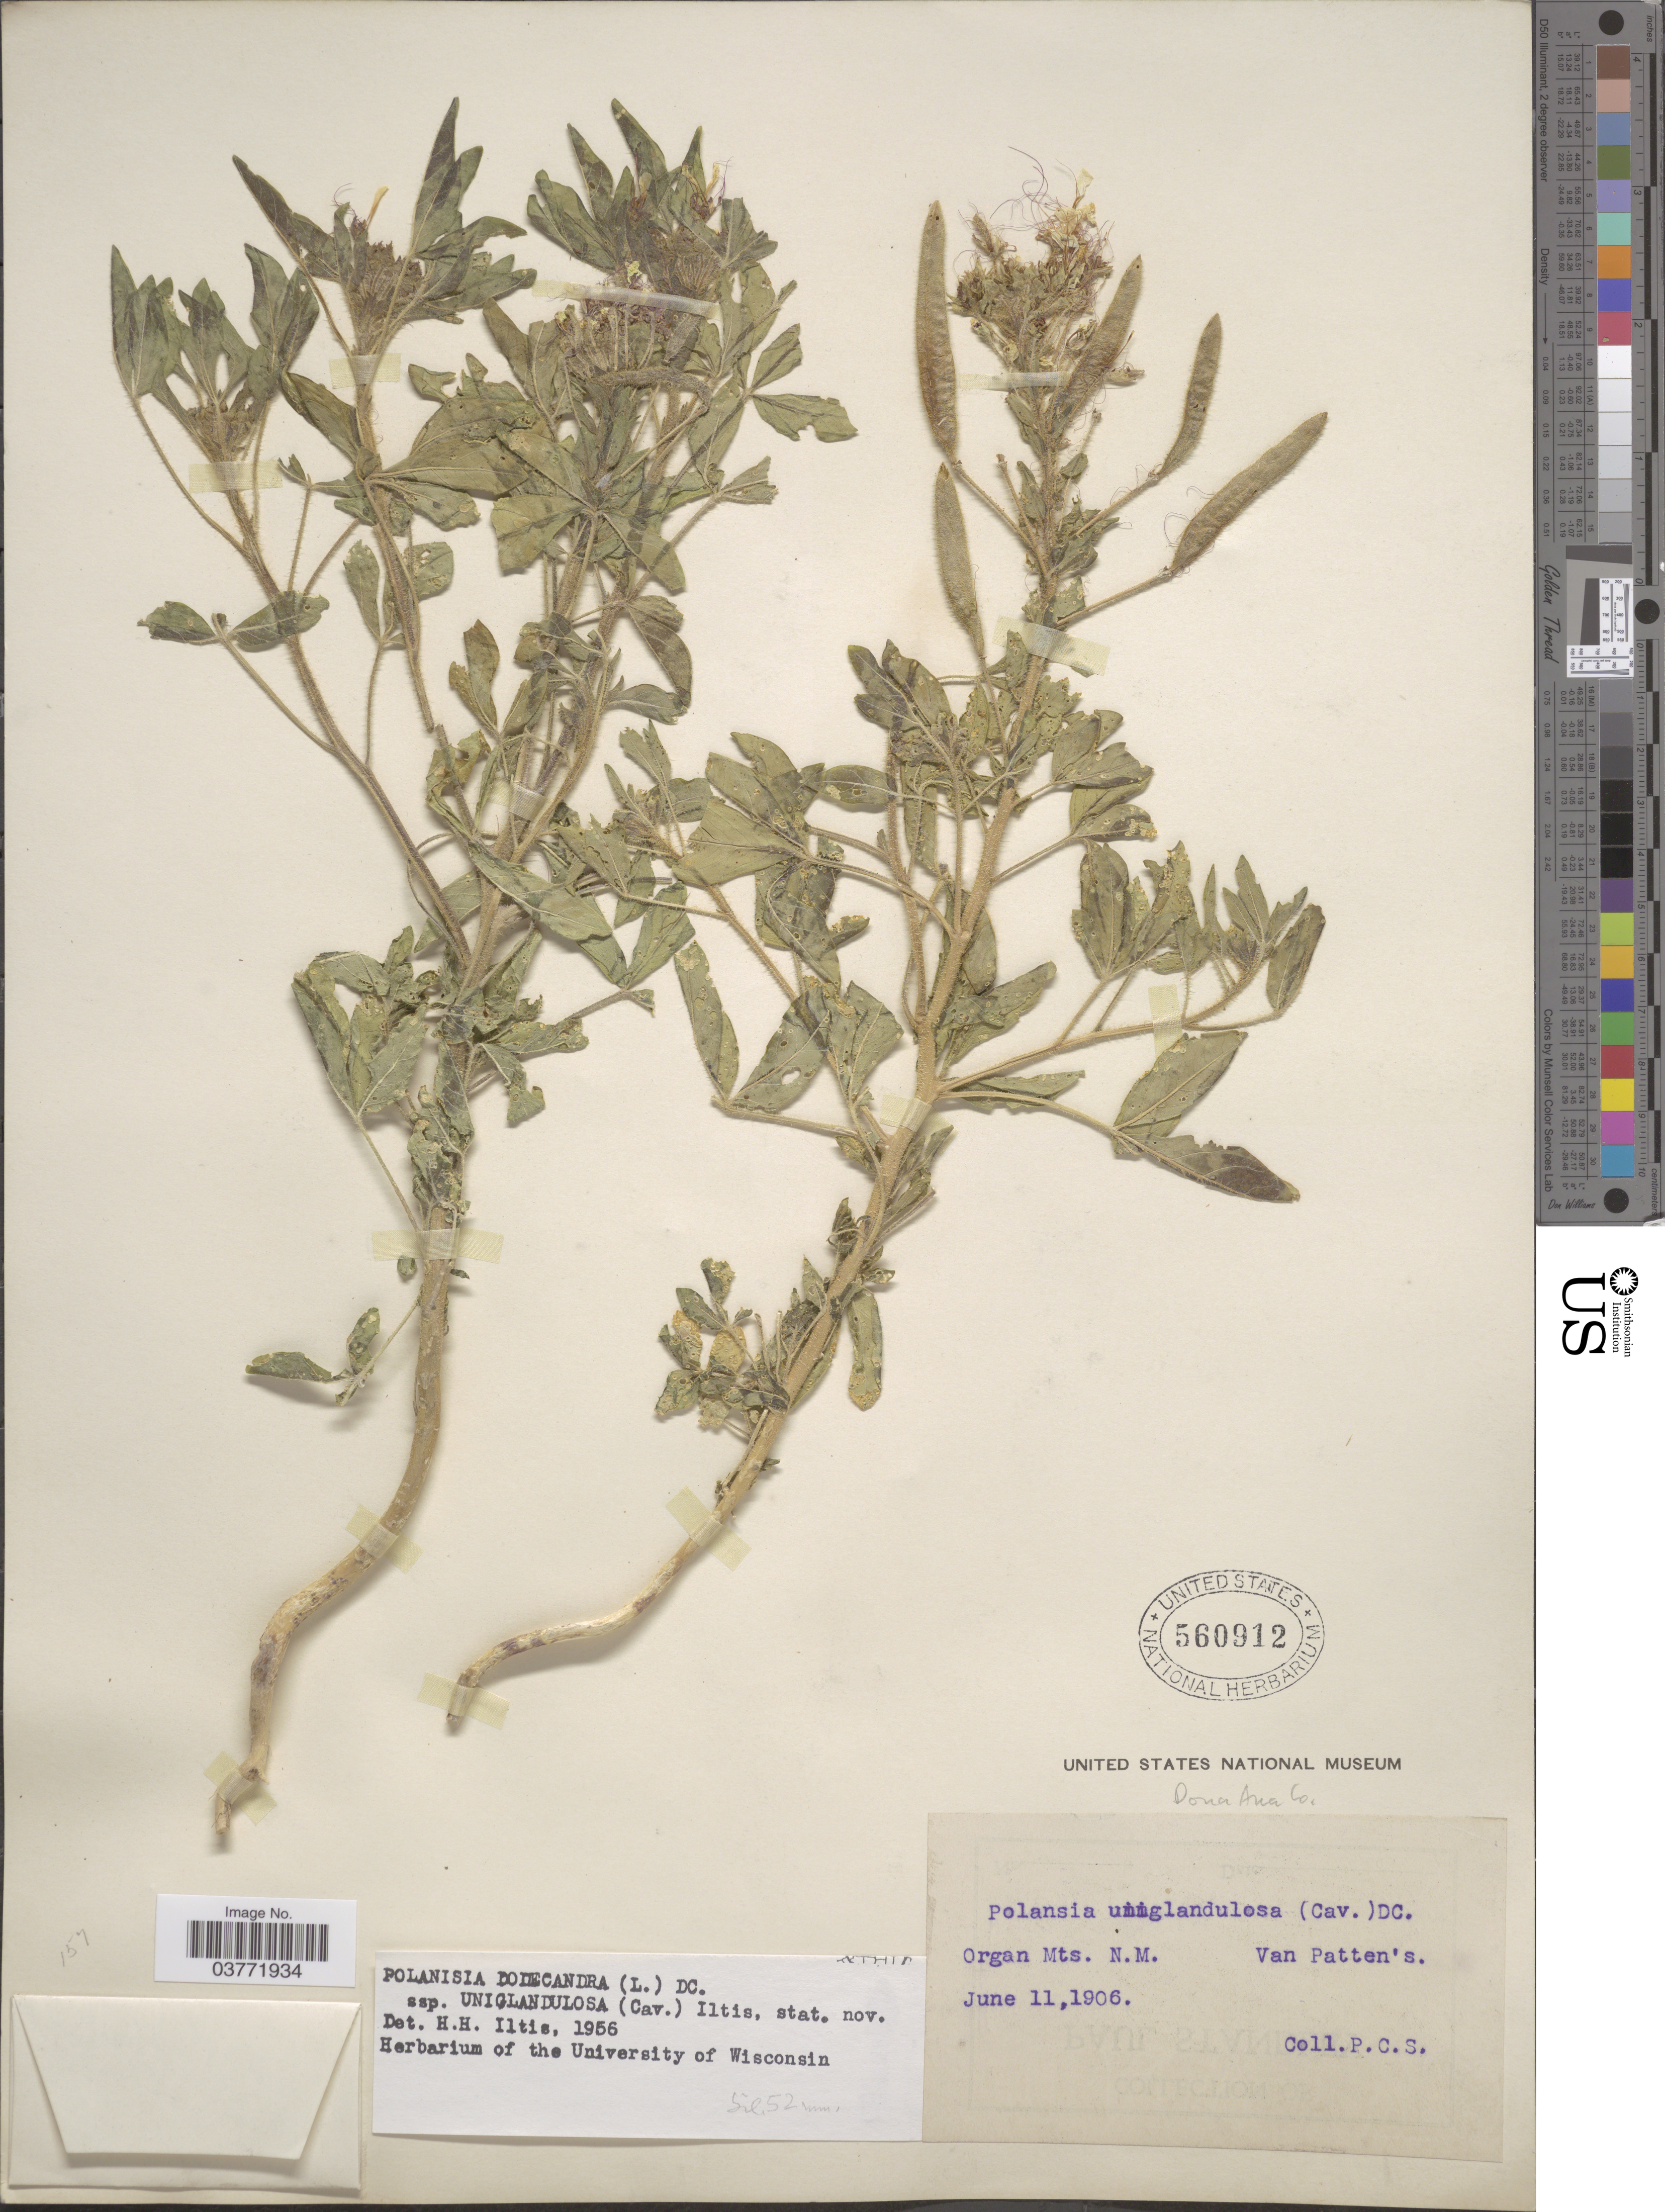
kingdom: Plantae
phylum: Tracheophyta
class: Magnoliopsida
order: Brassicales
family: Cleomaceae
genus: Polanisia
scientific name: Polanisia uniglandulosa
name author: (Cav.) DC.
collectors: P. C. S.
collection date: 1906-06-11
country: United States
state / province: New Mexico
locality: Organ Mts. Van Patten's. Dona Ana Co.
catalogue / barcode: US 560912